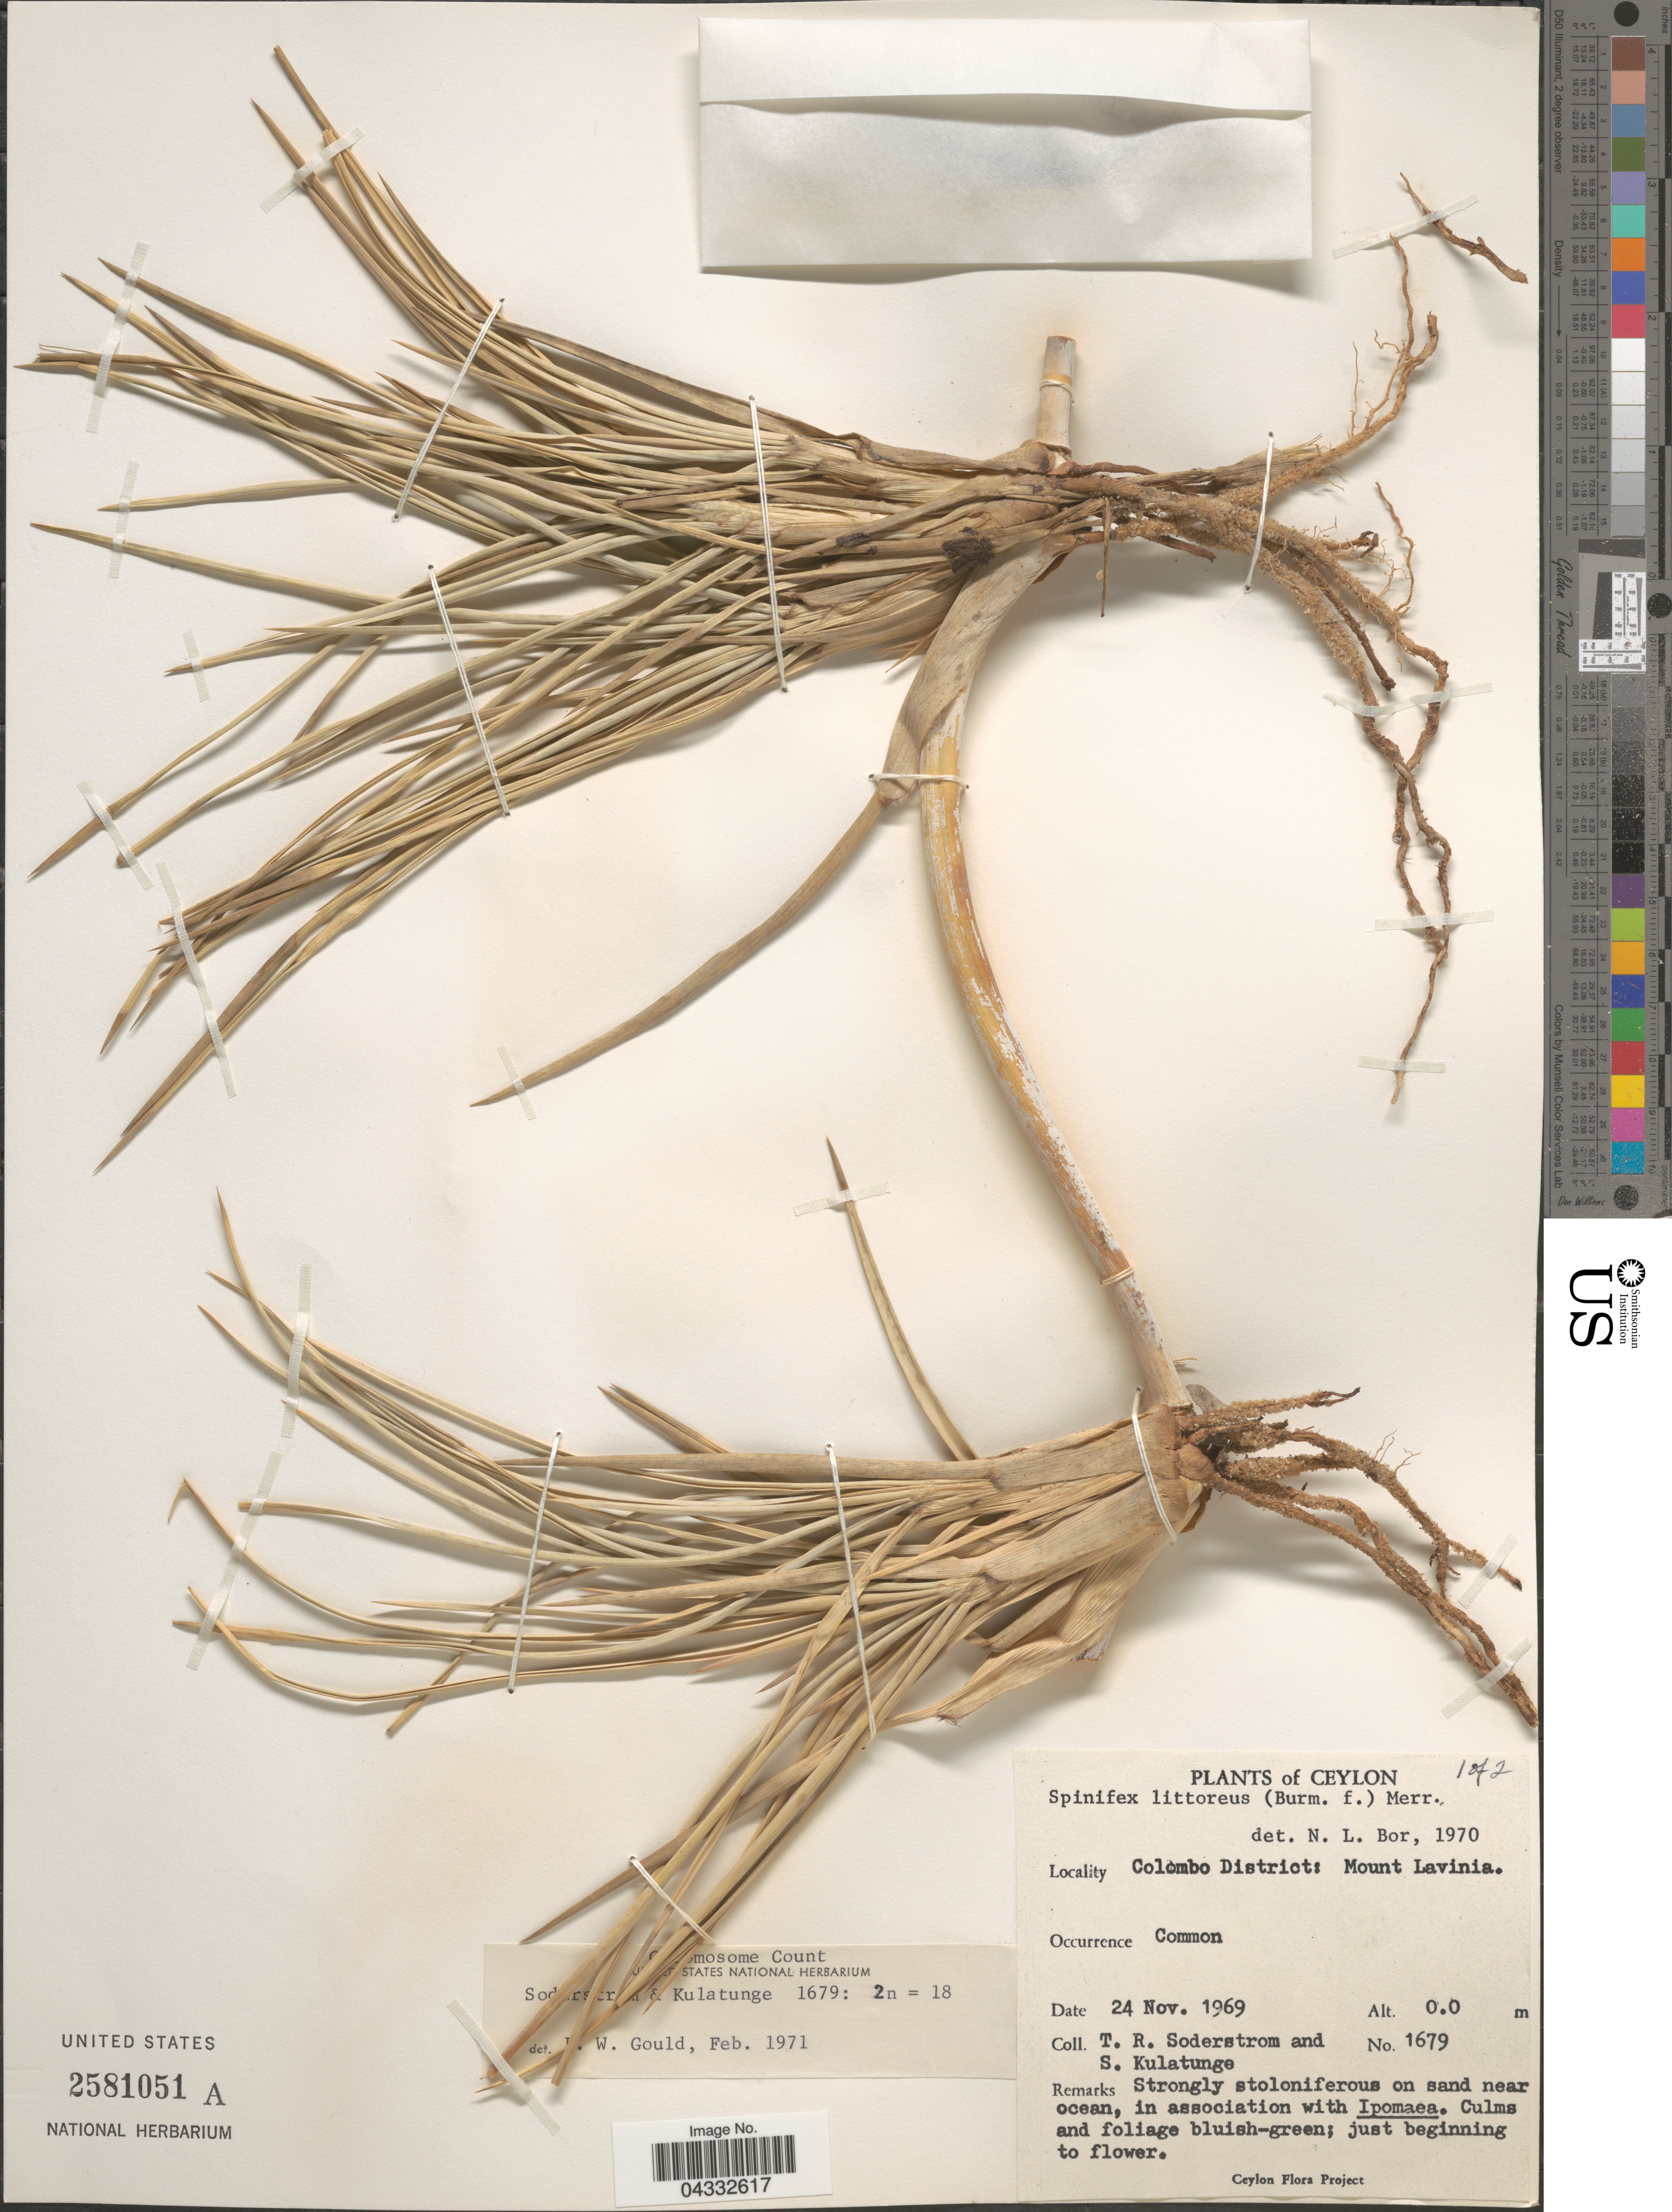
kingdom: Plantae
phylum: Tracheophyta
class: Liliopsida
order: Poales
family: Poaceae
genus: Spinifex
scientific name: Spinifex littoreus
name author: (Burm. f.) Merr.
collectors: T. R. Soderstrom & S. Kulatunge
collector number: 1679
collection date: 1969-11-24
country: Sri Lanka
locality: Ceylon. Colombo District: Mount Lavinia.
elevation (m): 0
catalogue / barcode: US 2581051A